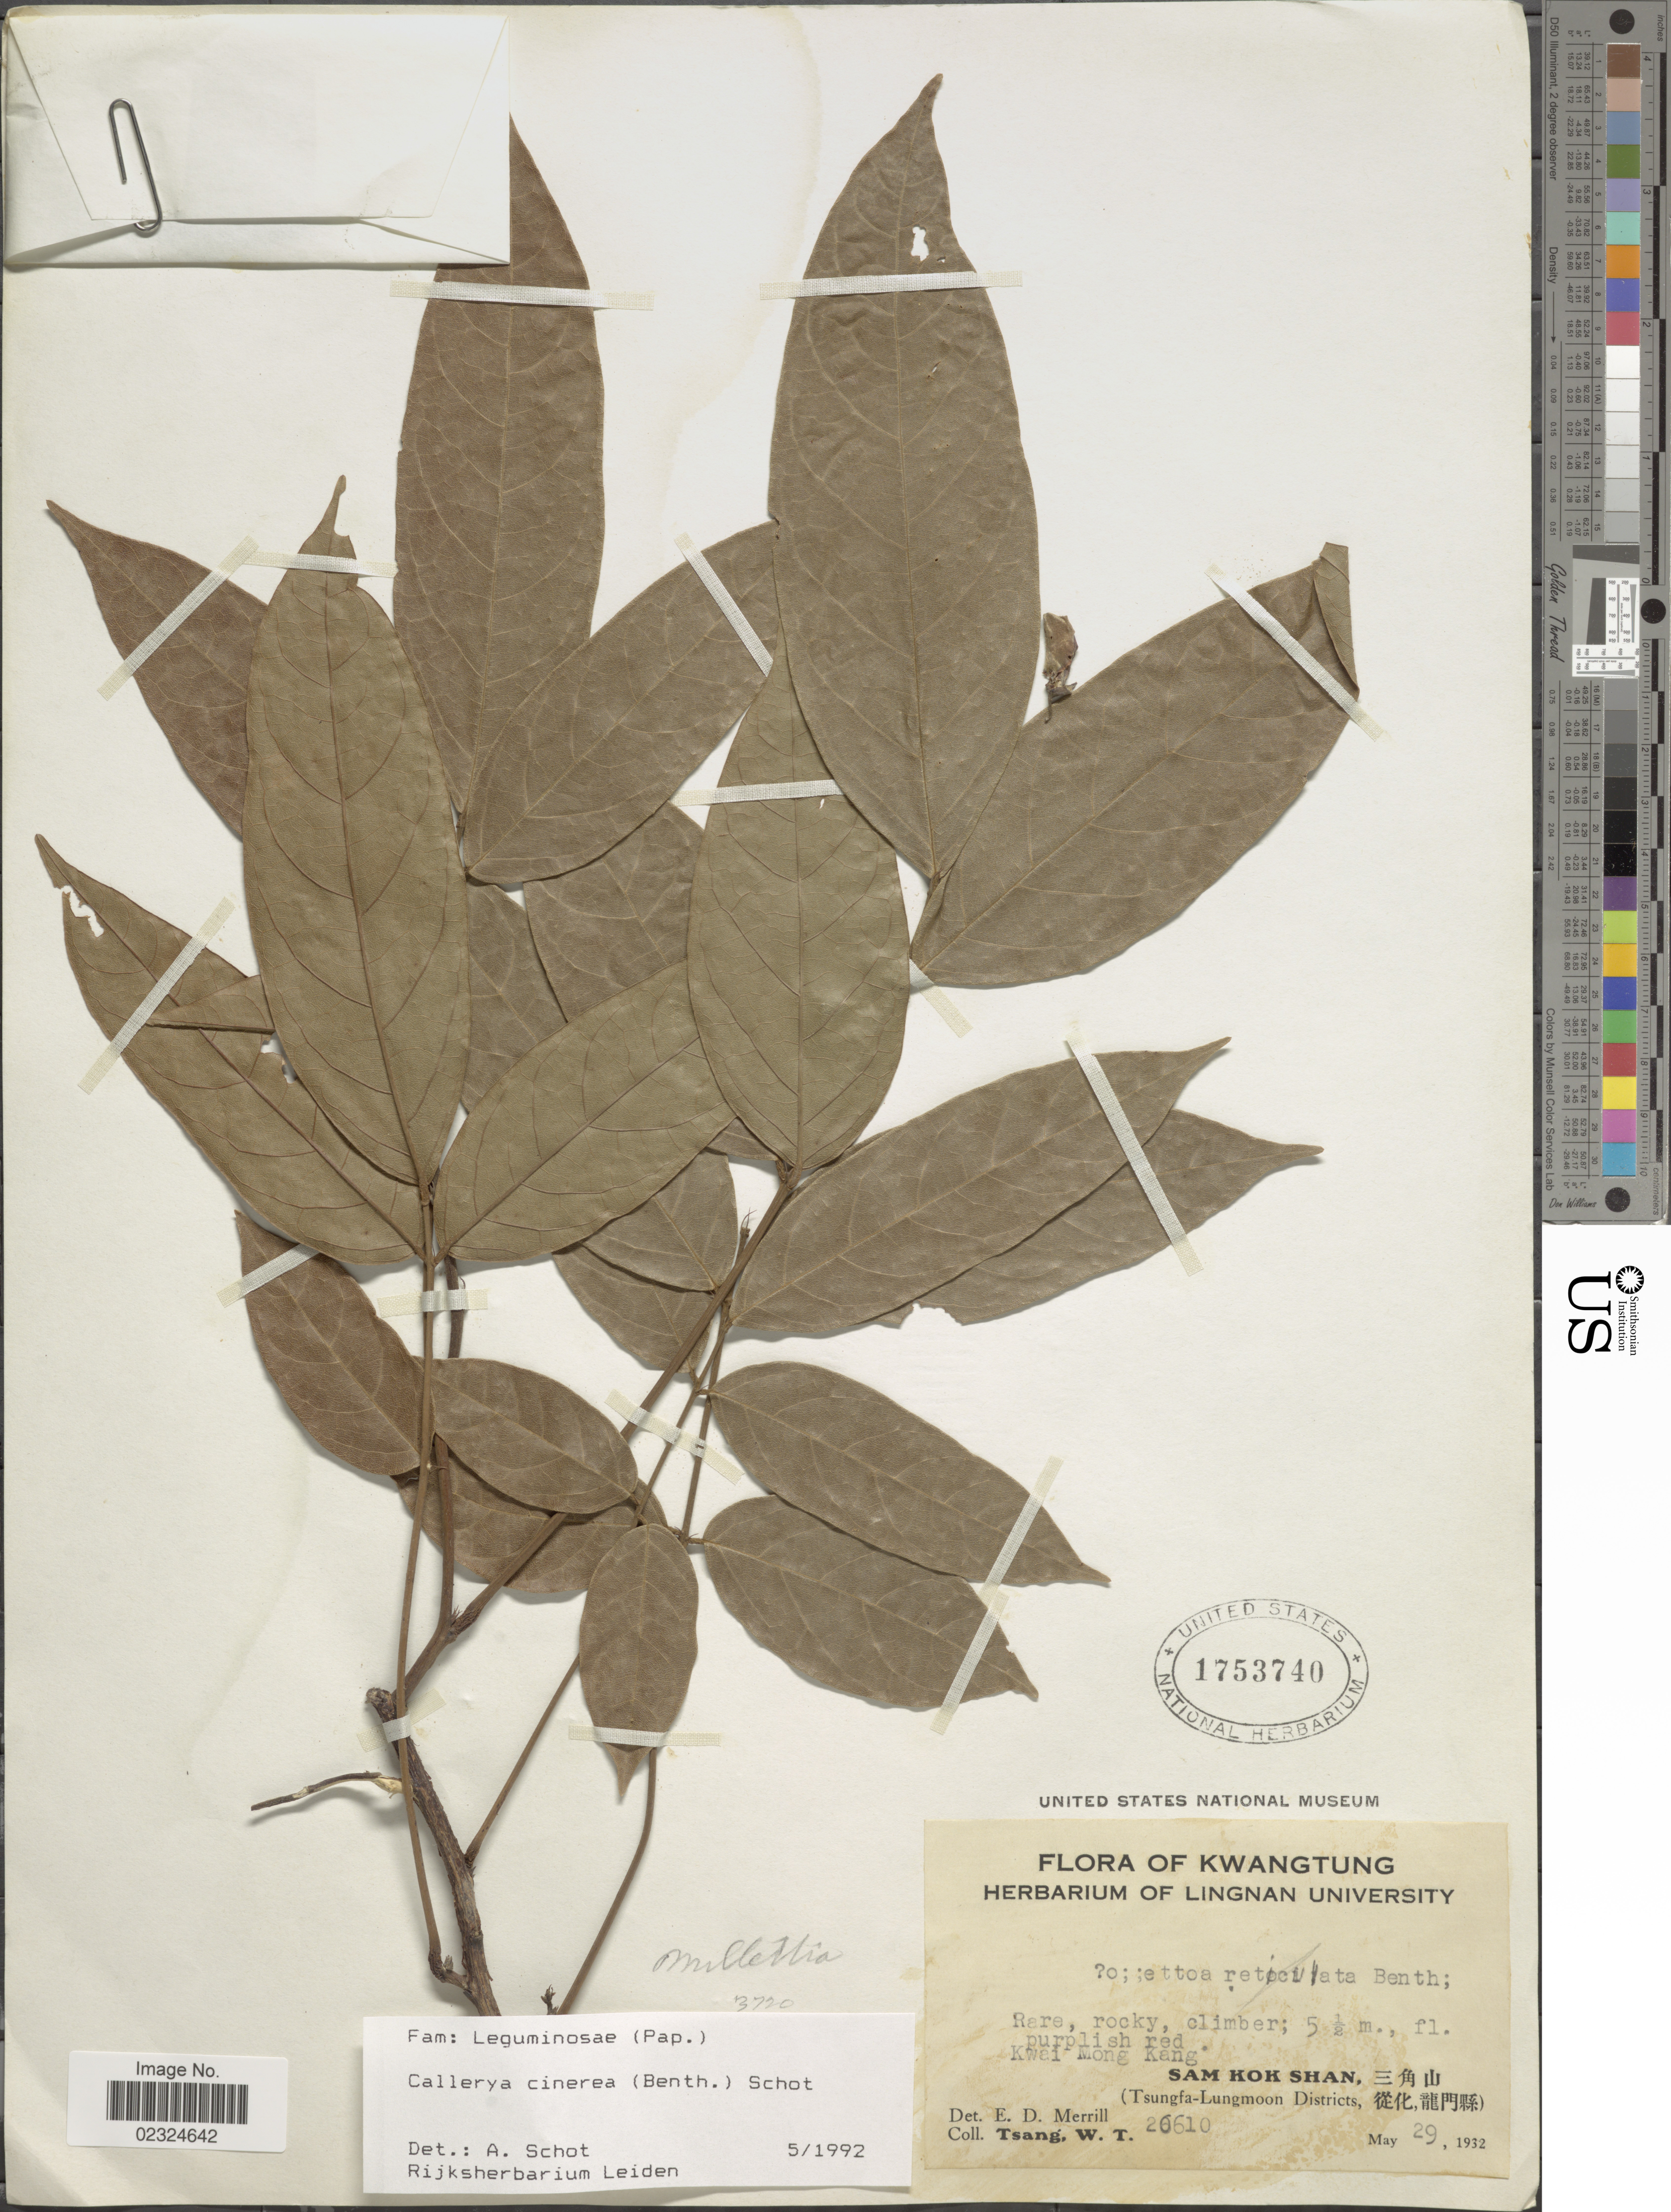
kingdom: Plantae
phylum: Tracheophyta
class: Magnoliopsida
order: Fabales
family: Fabaceae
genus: Callerya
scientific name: Callerya cinerea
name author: (Benth.) Schot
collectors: W. T. Tsang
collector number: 26610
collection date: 1932-05-29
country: China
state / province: Guangdong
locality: Kwangtung, Sam Kok Shan (Tsungfa-Lungmoon Districts). Kwai Mong Kang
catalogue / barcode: US 1753740